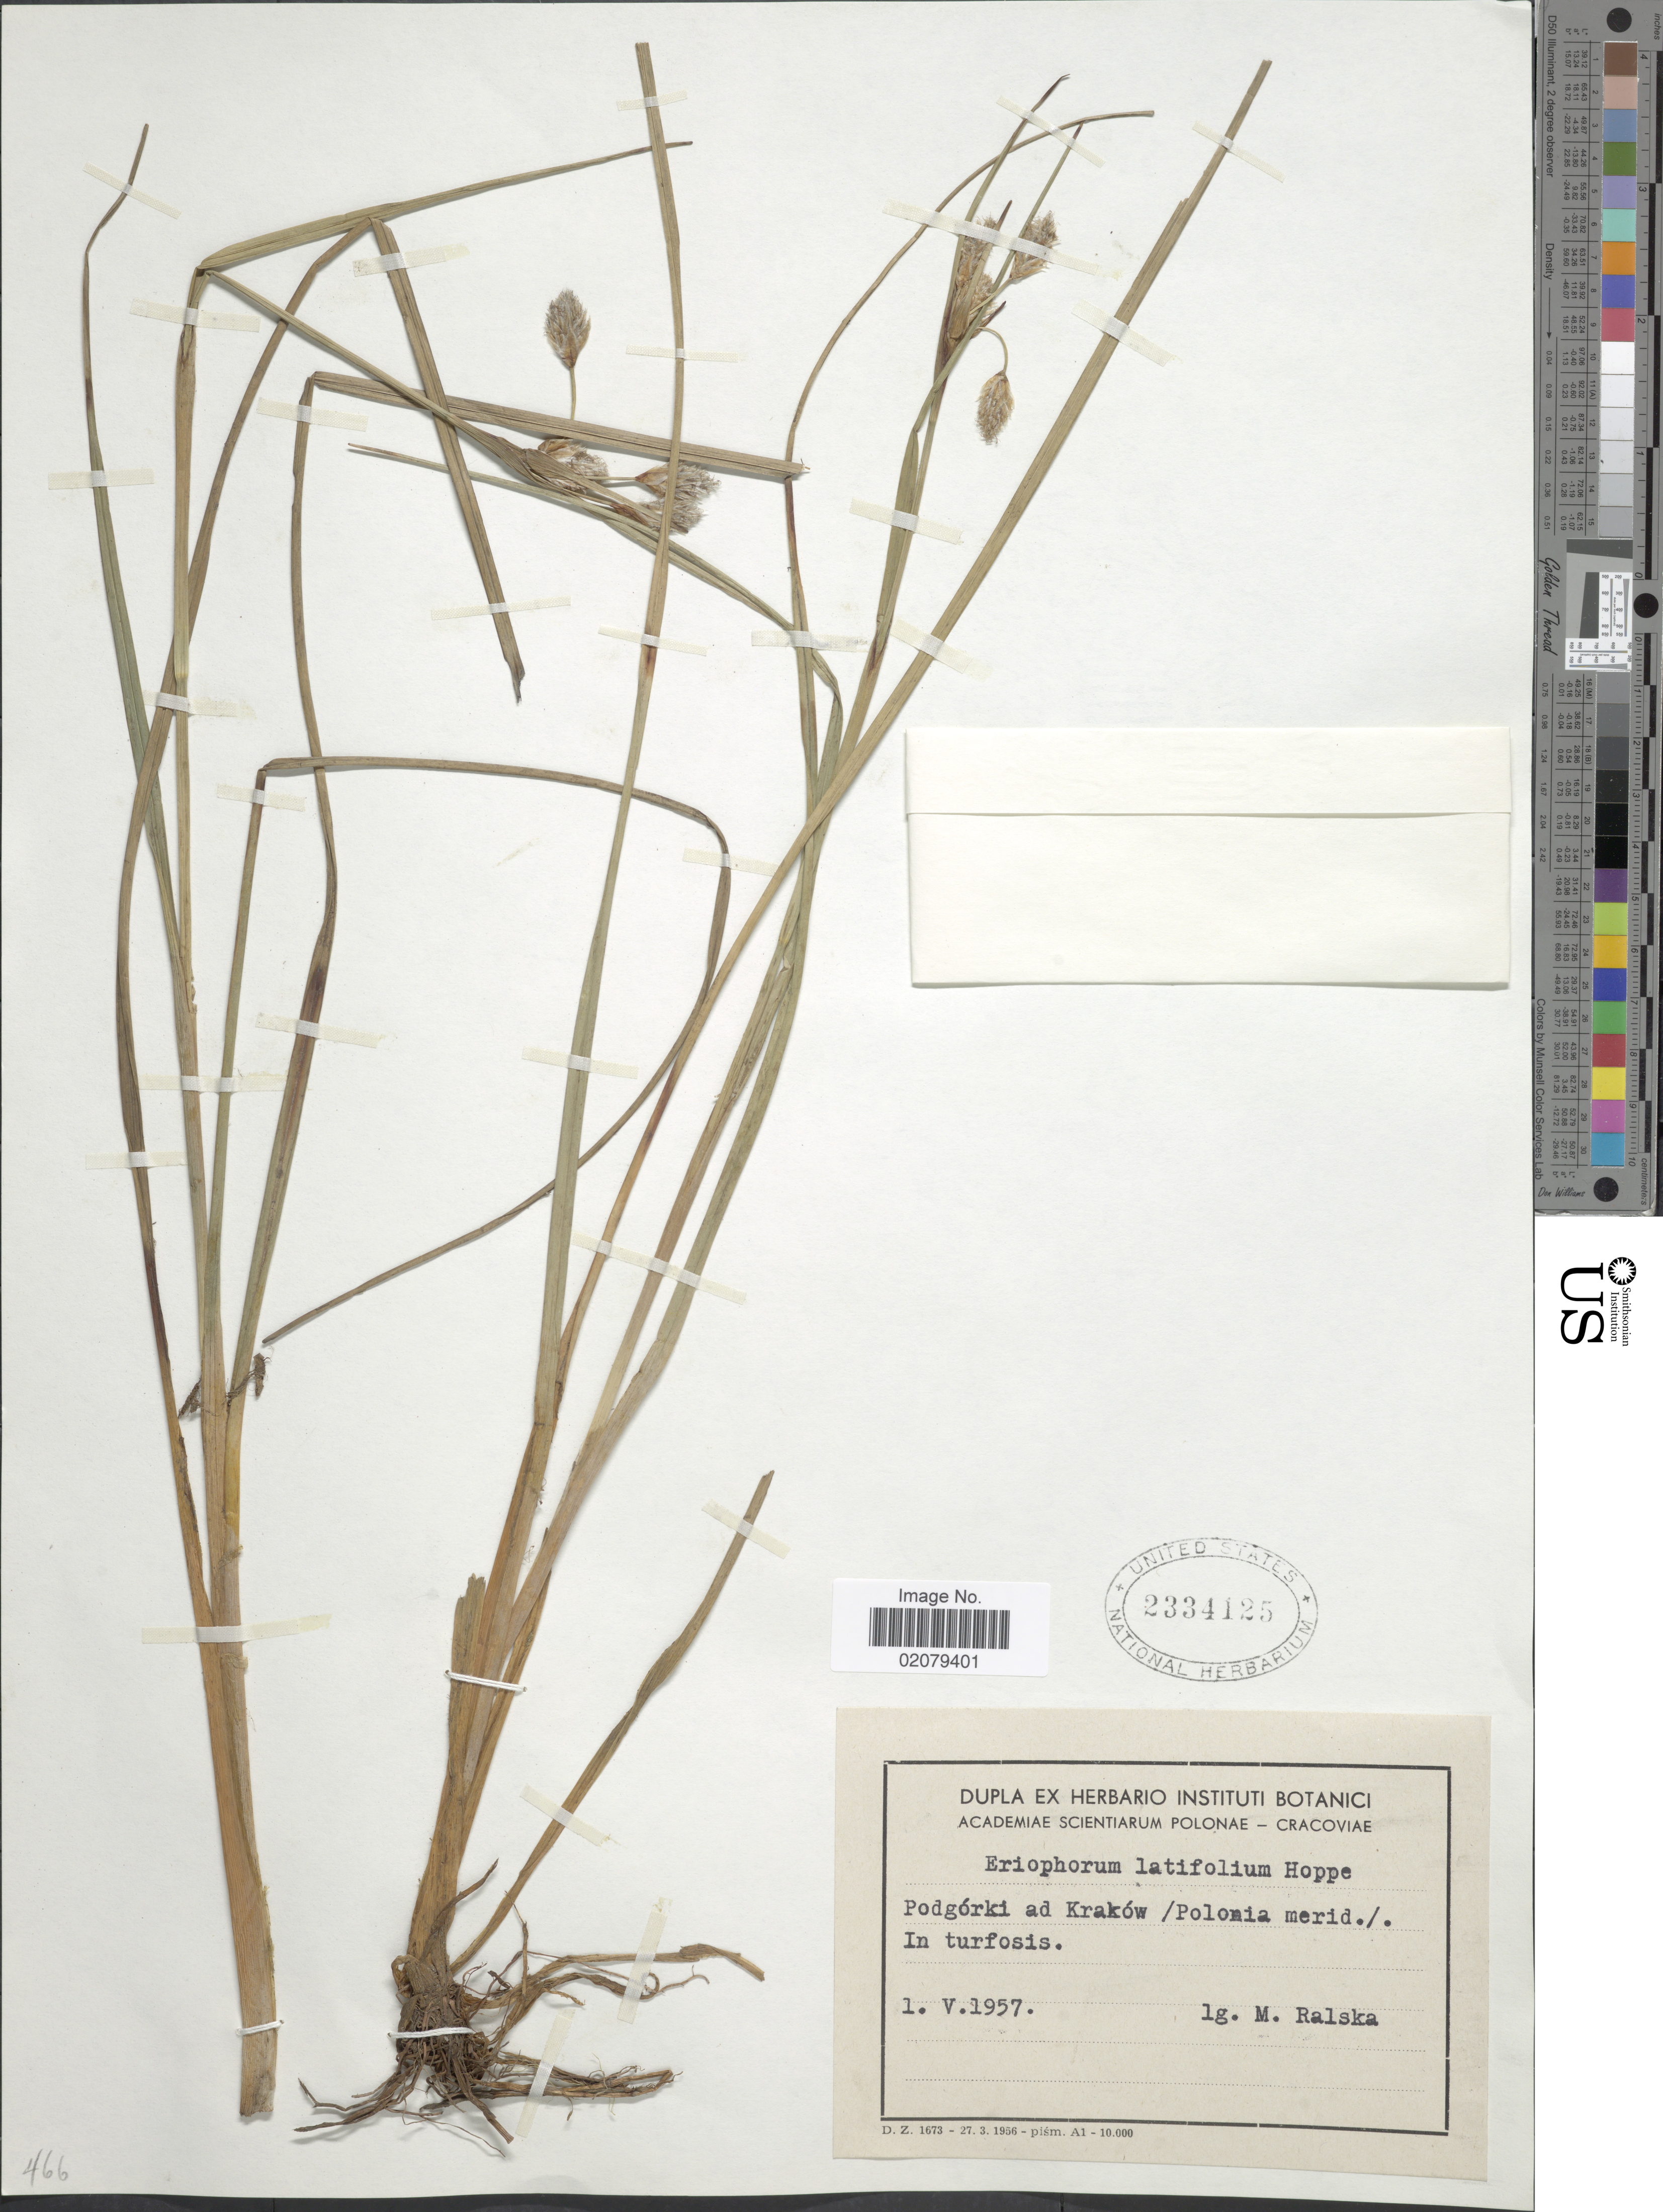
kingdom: Plantae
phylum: Tracheophyta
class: Liliopsida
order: Poales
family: Cyperaceae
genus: Eriophorum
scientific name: Eriophorum latifolium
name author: Hoppe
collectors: M. Ralska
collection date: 1957-05-01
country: Poland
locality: Podgorki ad Krakow, Polonia merid., In turfosis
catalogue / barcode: US 2334125